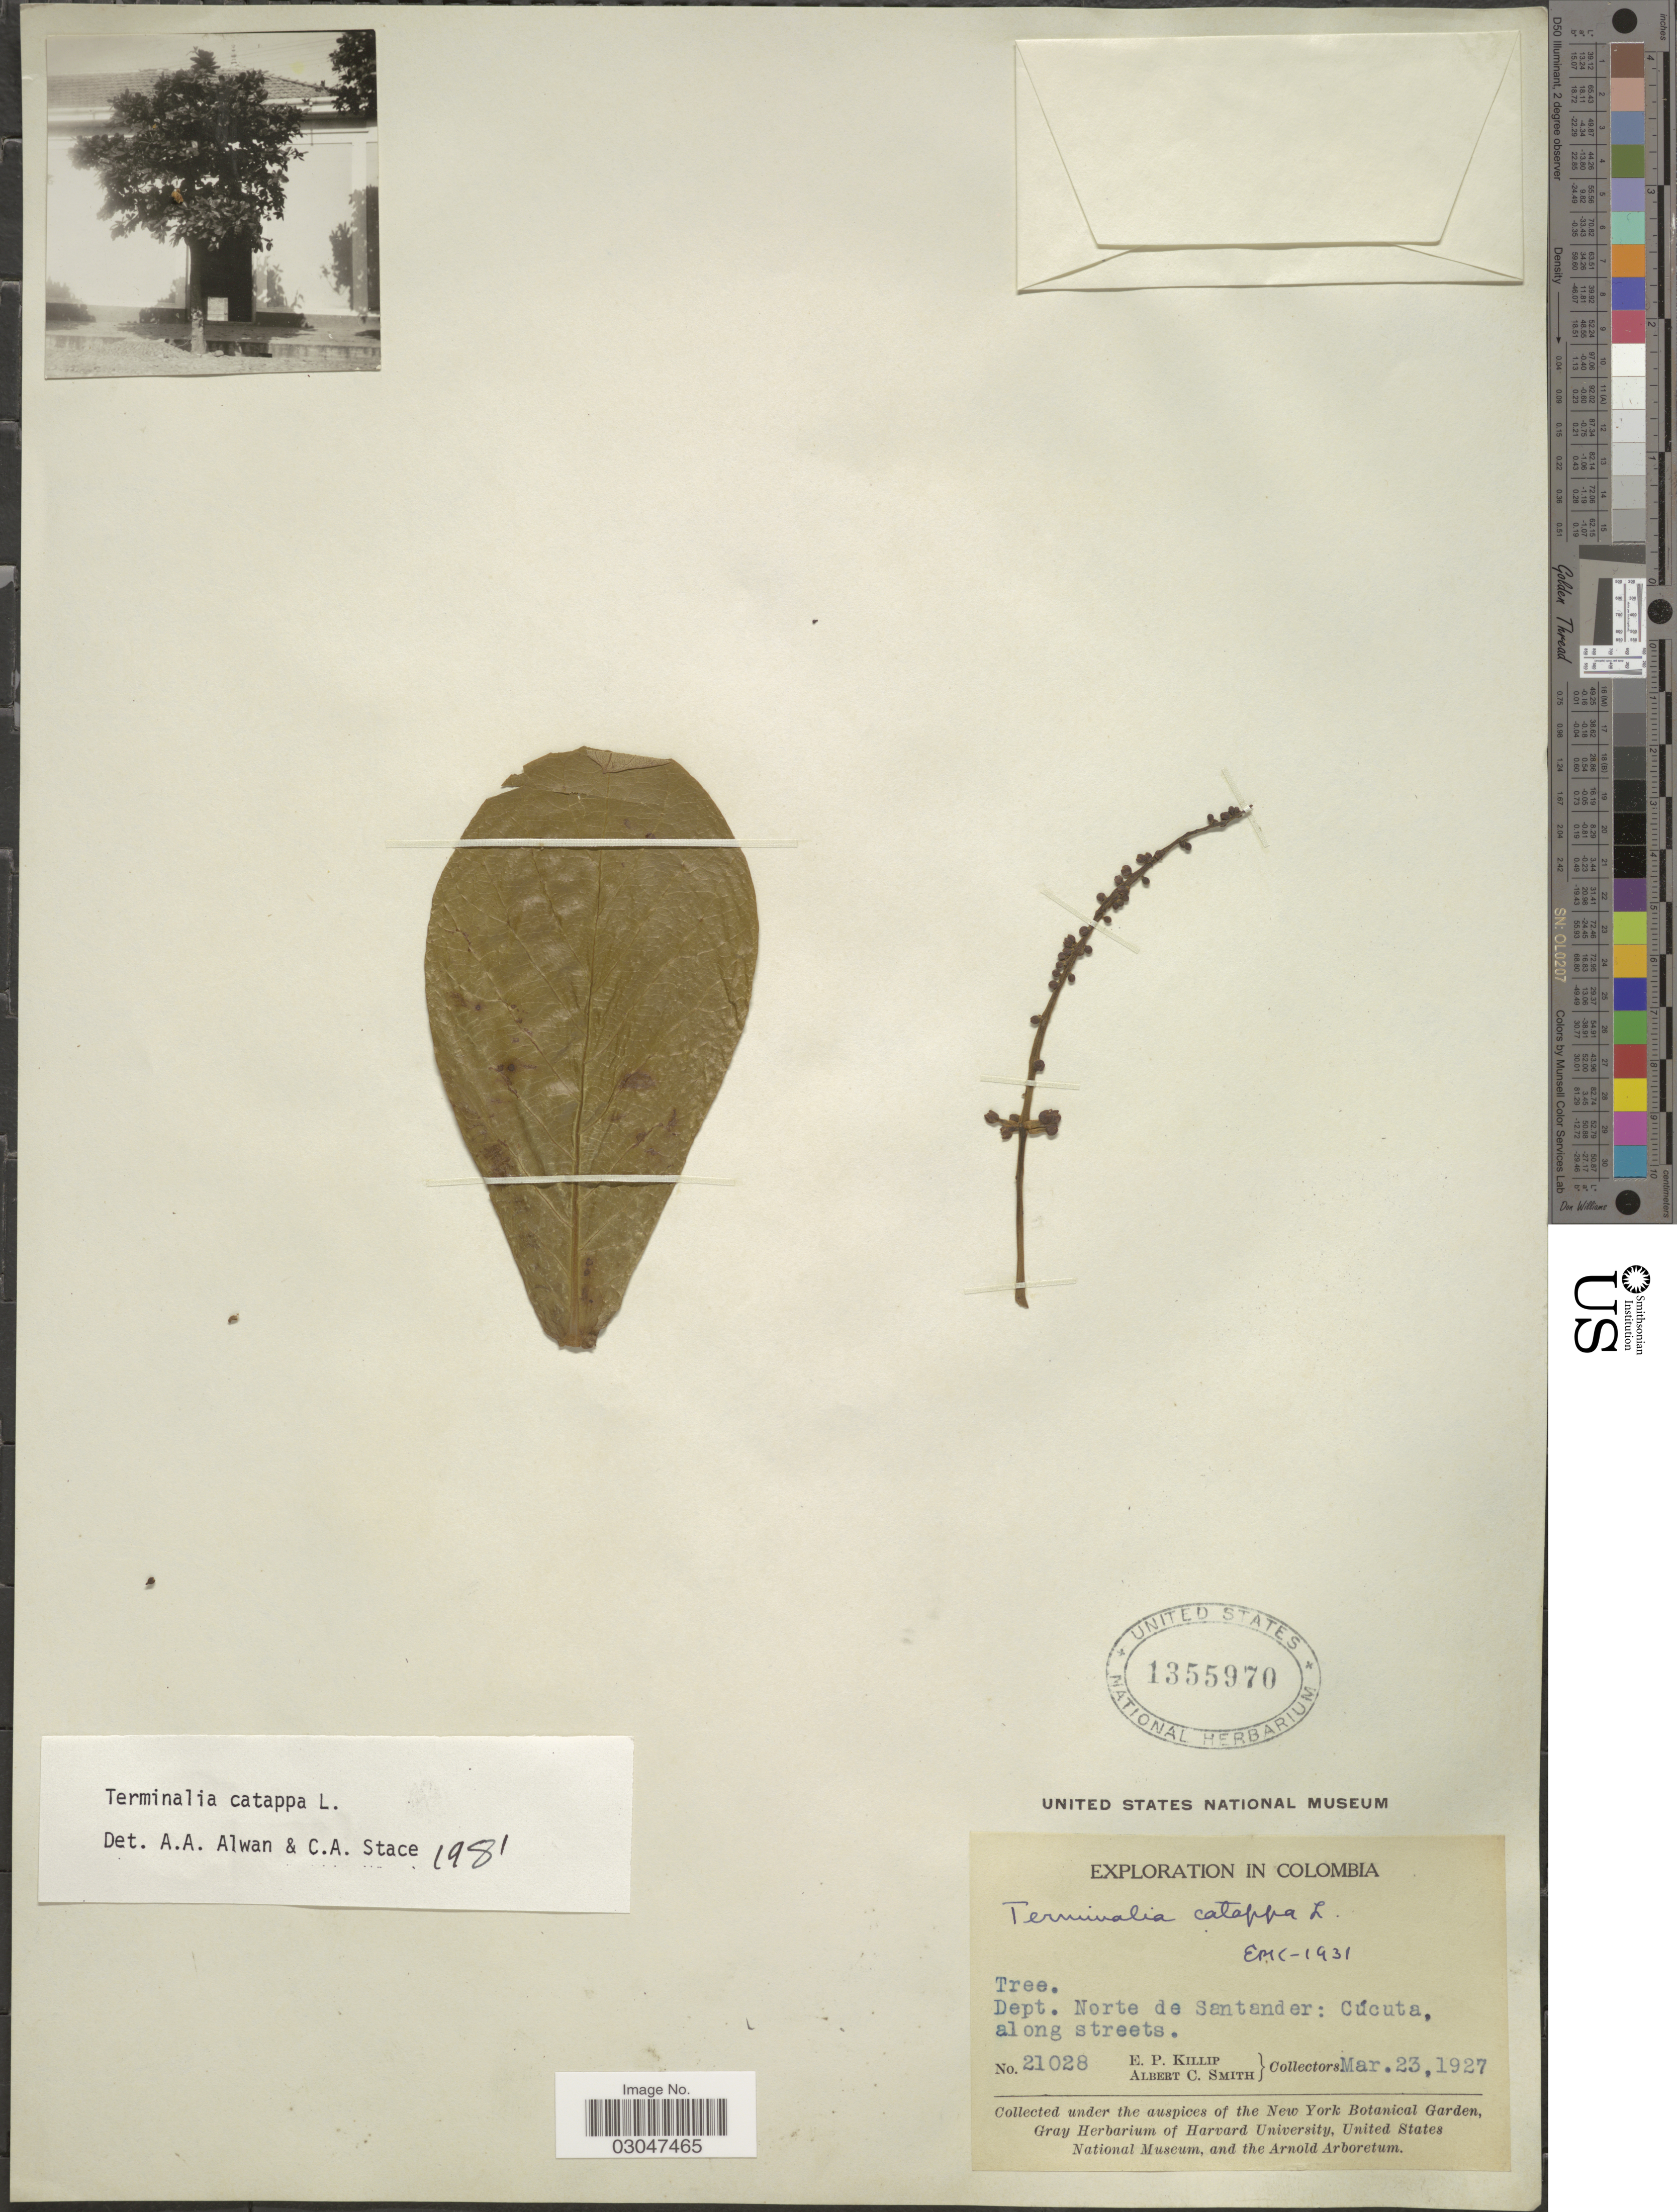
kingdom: Plantae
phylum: Tracheophyta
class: Magnoliopsida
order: Myrtales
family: Combretaceae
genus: Terminalia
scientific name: Terminalia catappa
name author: L.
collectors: E. P. Killip & A. C. Smith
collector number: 21028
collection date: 1927-03-23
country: Colombia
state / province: Norte de Santander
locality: Dept. Norte de Santander: Cúcuta.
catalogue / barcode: US 1355970